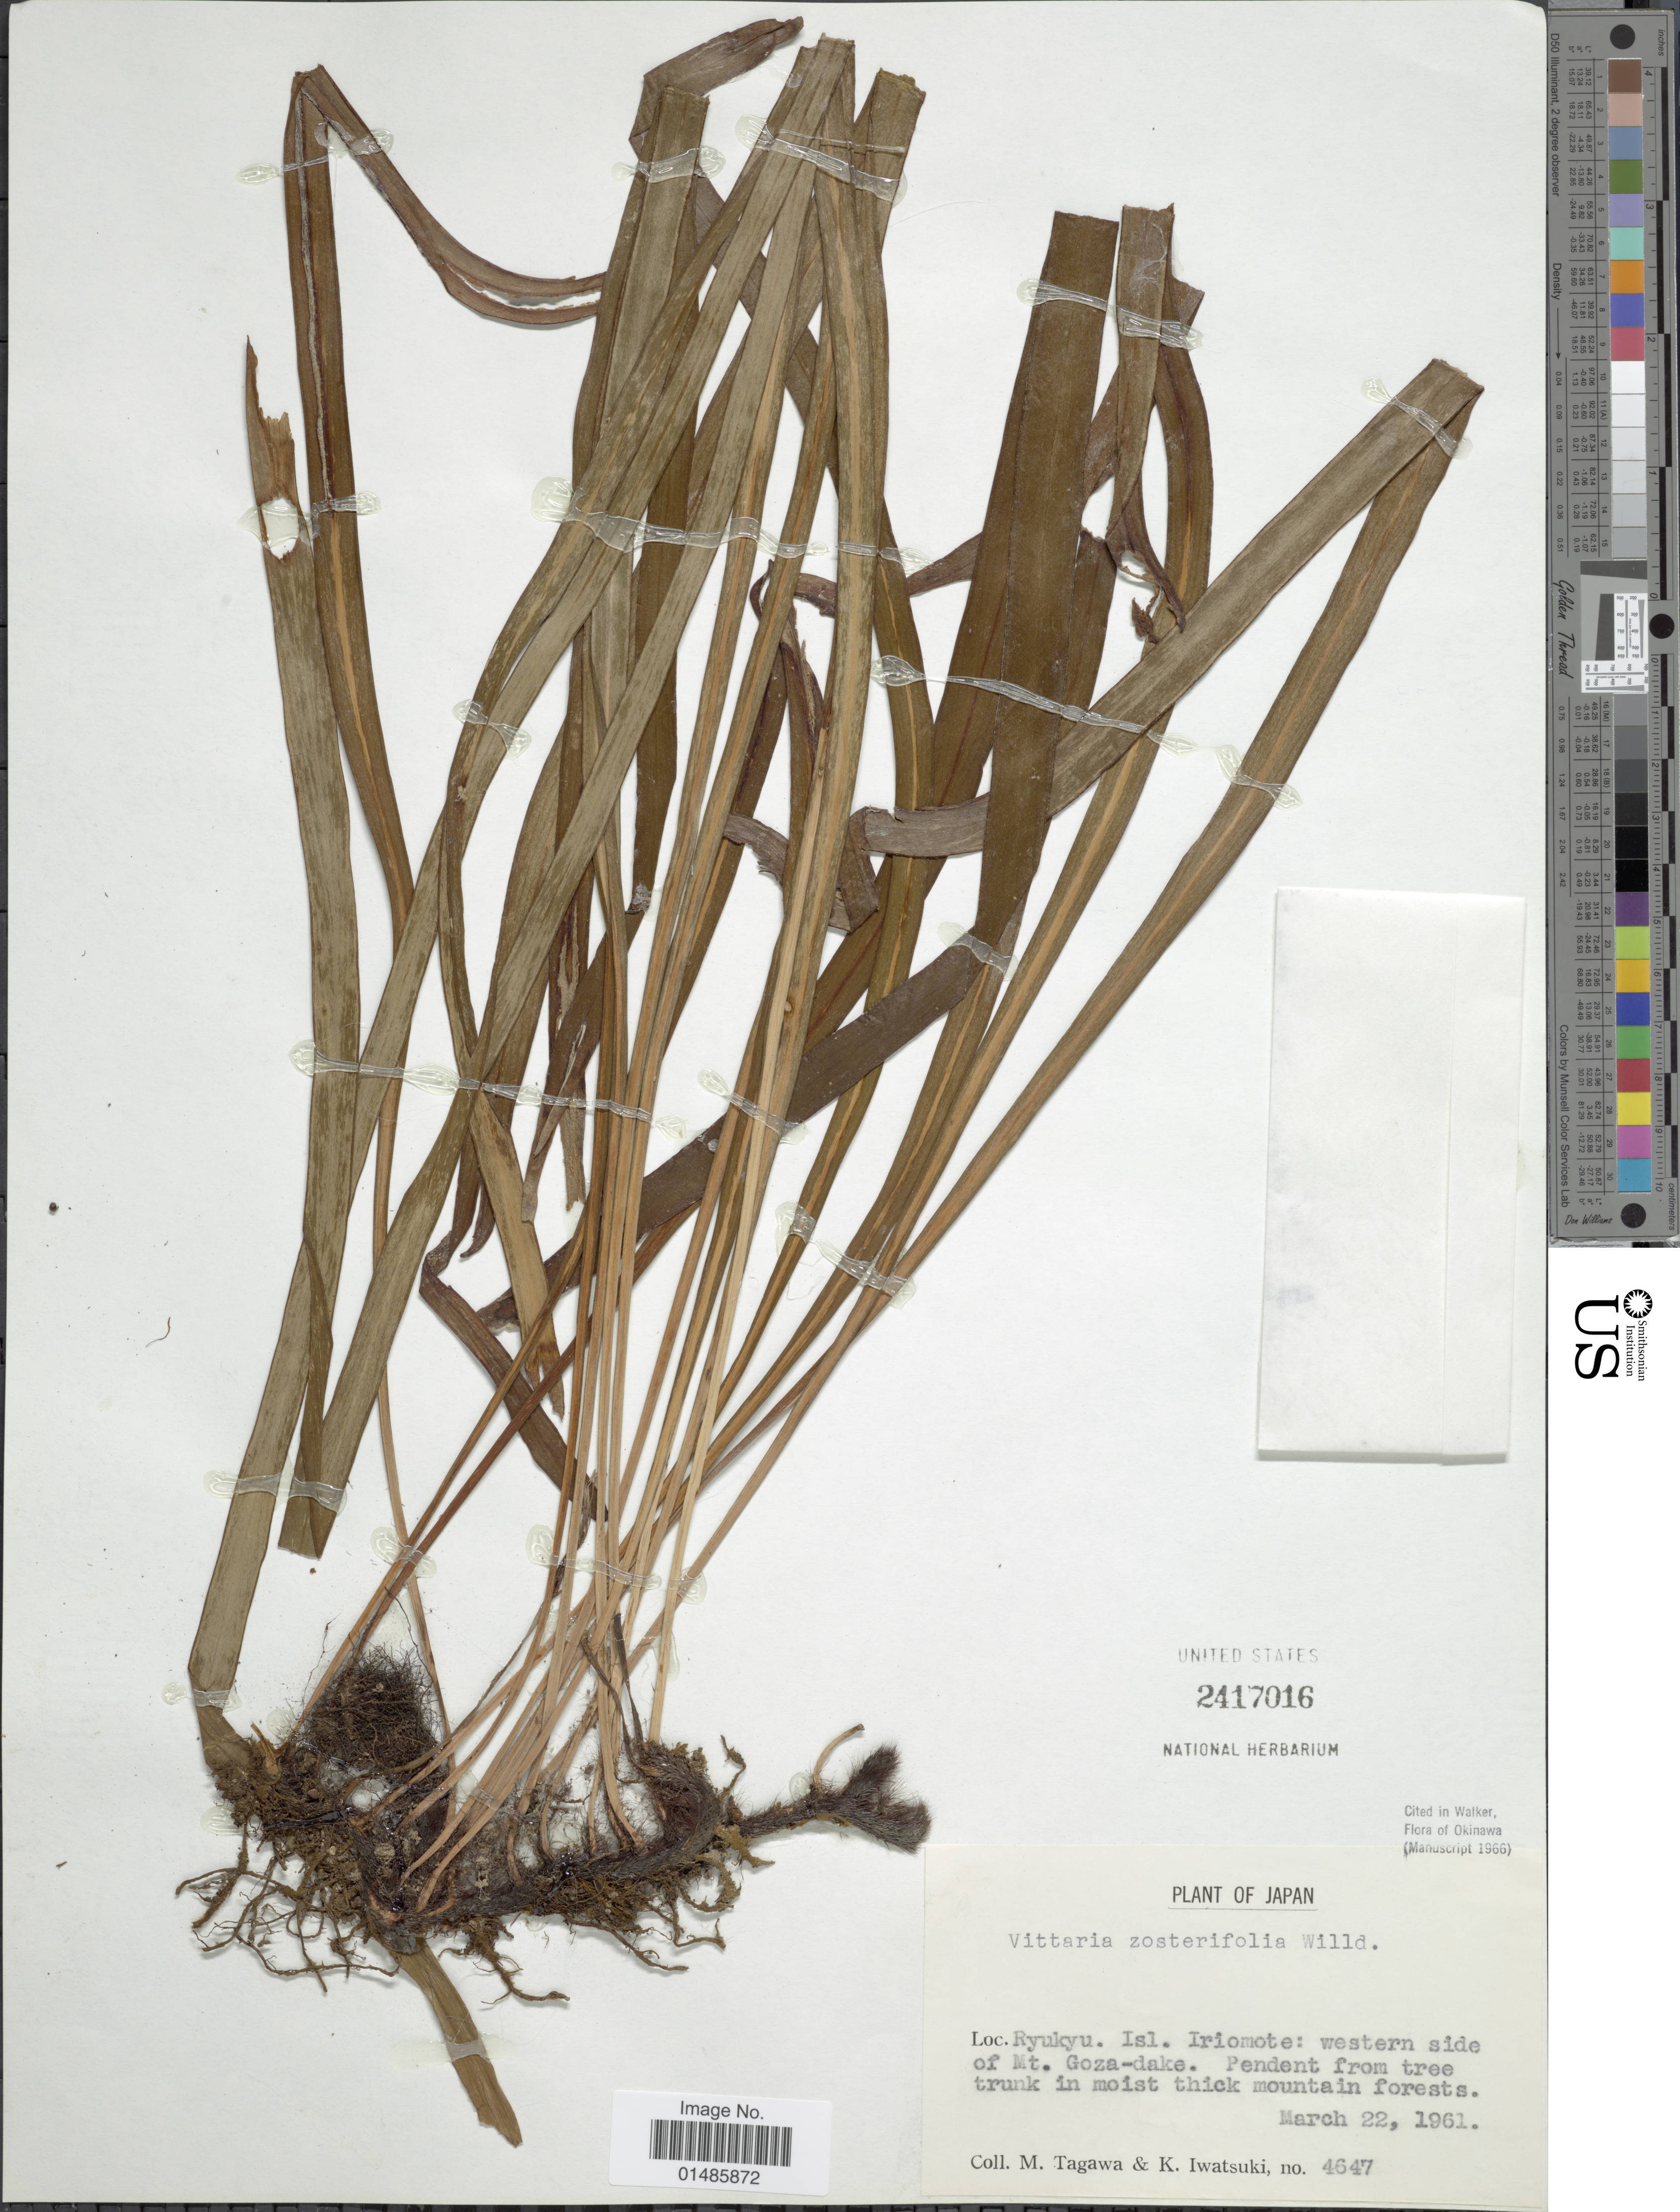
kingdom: Plantae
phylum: Tracheophyta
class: Polypodiopsida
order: Polypodiales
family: Pteridaceae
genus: Haplopteris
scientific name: Haplopteris zosterifolia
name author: (Willd.) E.H. Crane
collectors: M. Tagawa & K. Iwatsuki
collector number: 4647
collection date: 1961-03-22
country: Japan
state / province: Okinawa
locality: Ryukyu. Isl. Iriomote: western side of Mt. Goza-dake.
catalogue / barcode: US 2417016